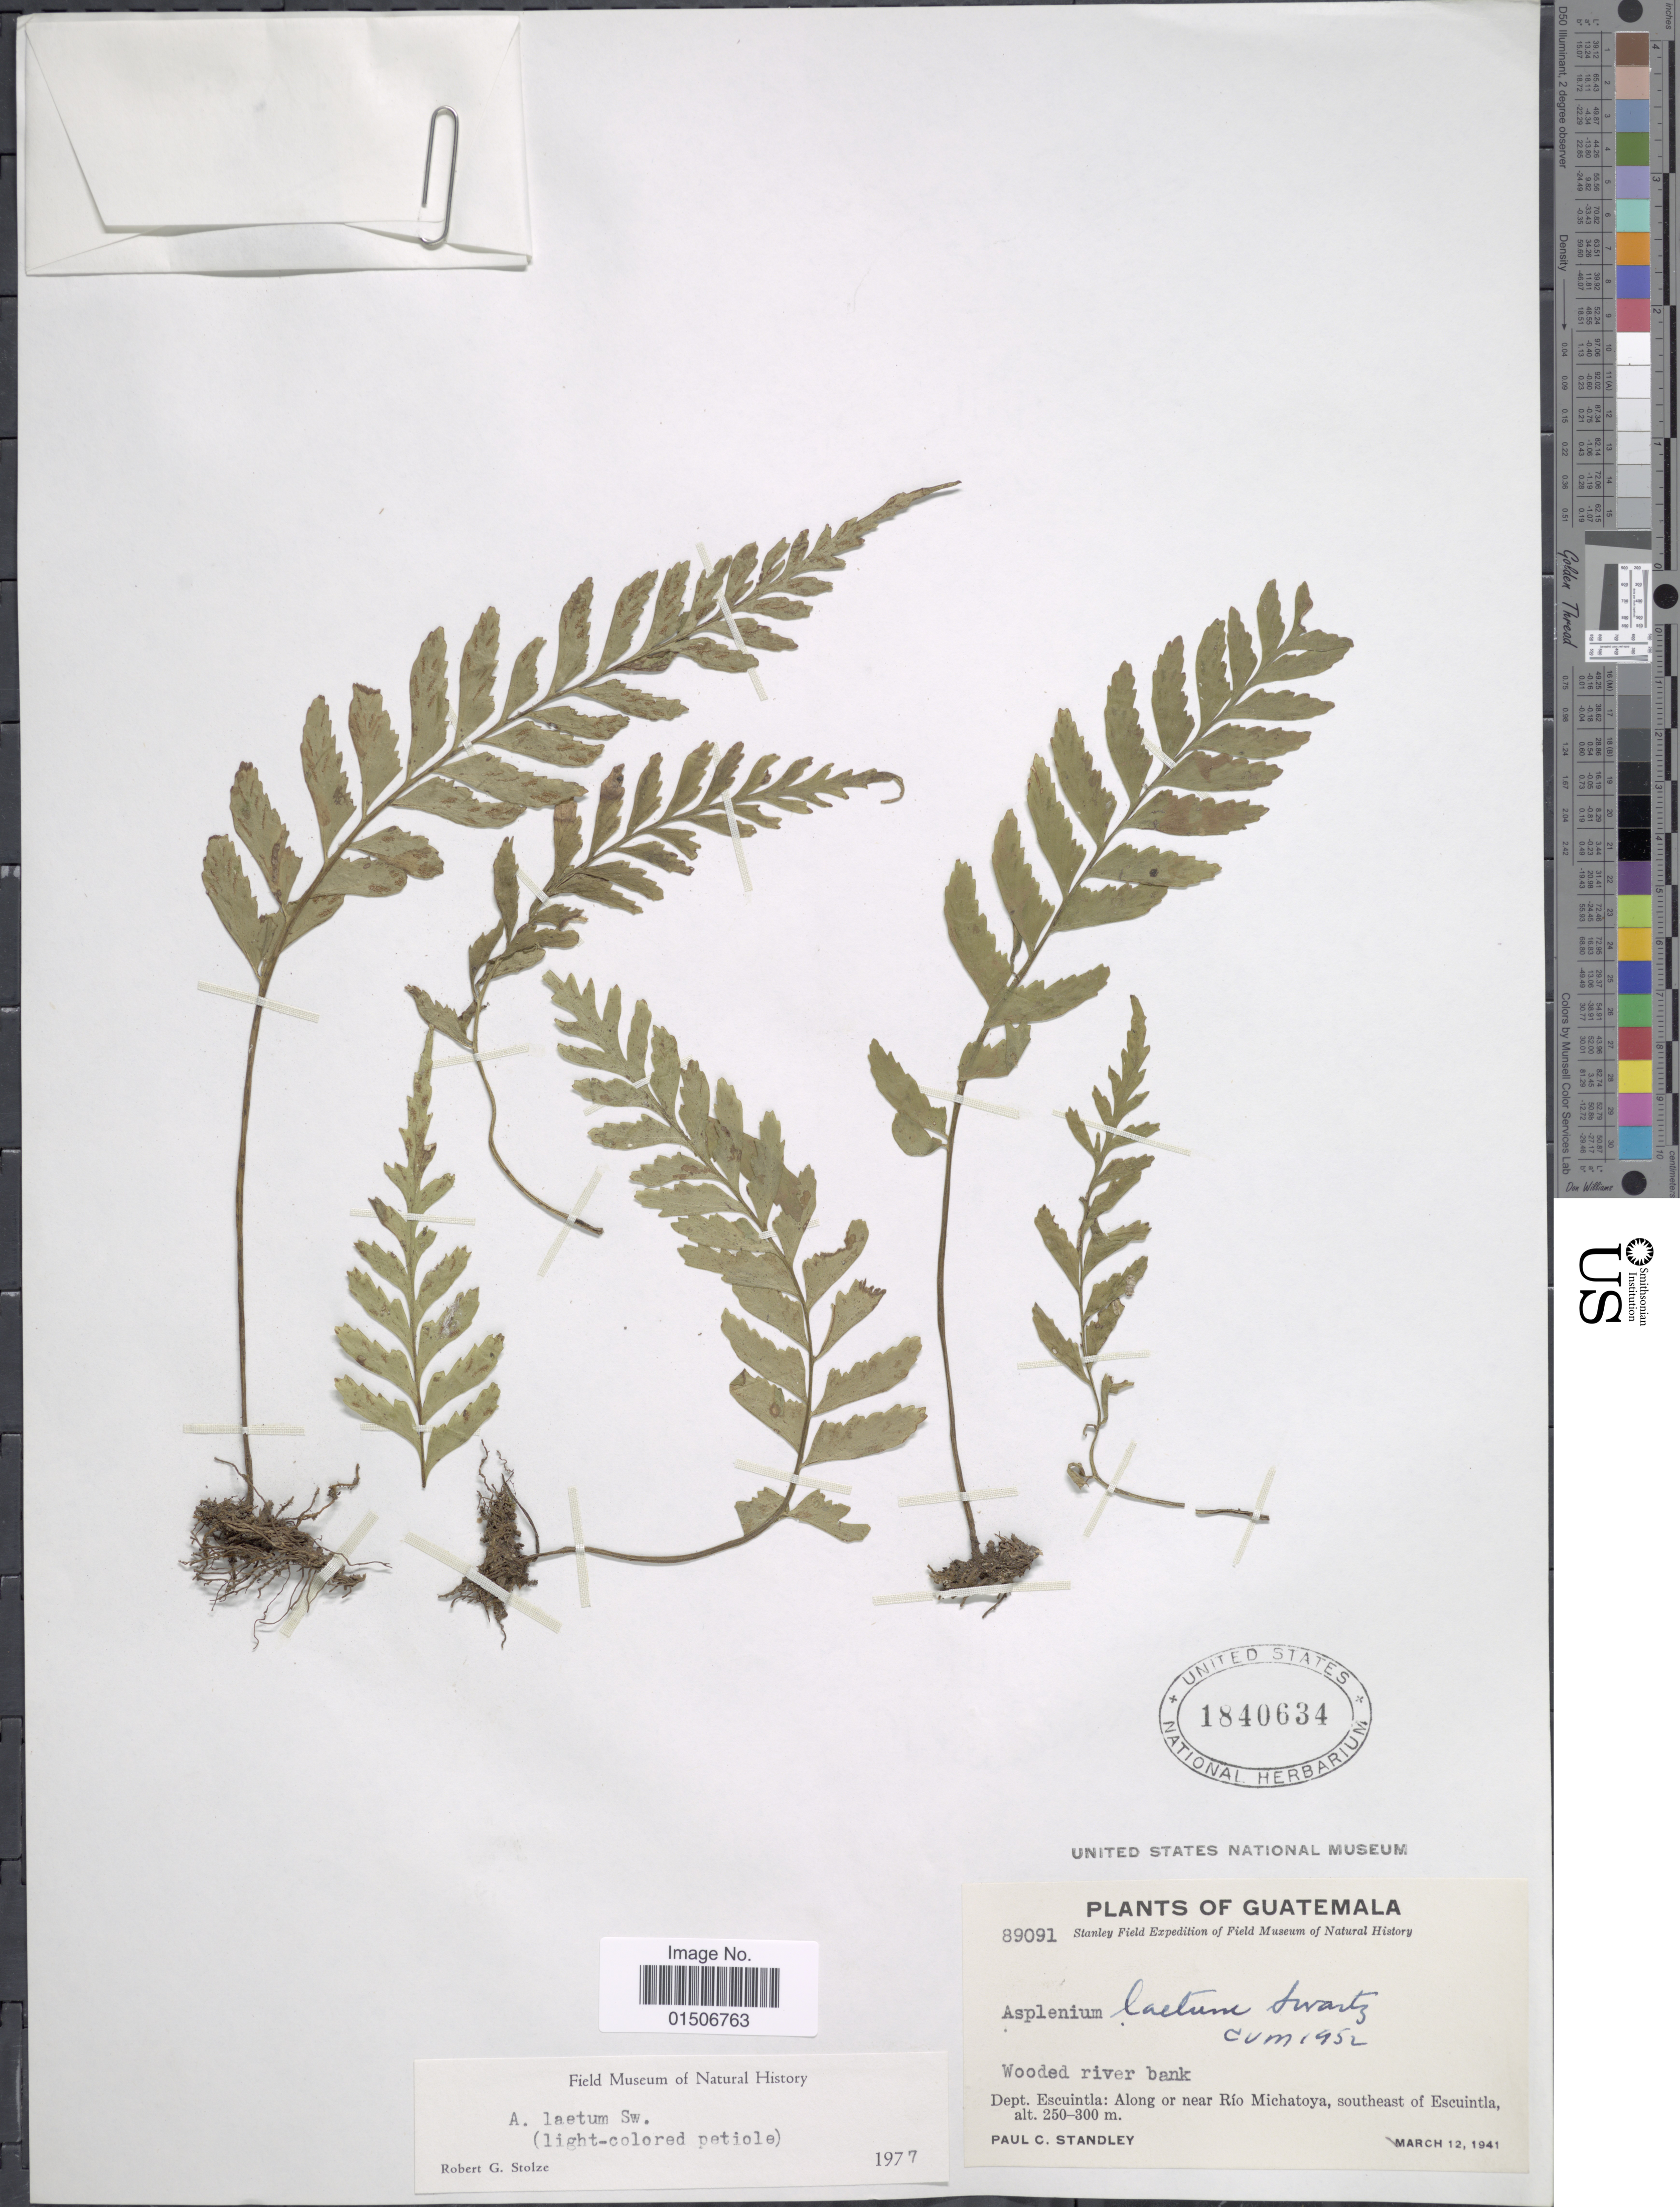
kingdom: Plantae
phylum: Tracheophyta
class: Polypodiopsida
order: Polypodiales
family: Aspleniaceae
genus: Asplenium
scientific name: Asplenium laetum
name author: Sw.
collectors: P. C. Standley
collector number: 89091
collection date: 1941-03-12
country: Guatemala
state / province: Escuintla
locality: Wooded river bank, Dept Escuintla: Along or near Río Michatoya, southeast of Escuintla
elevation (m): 250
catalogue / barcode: US 1840634